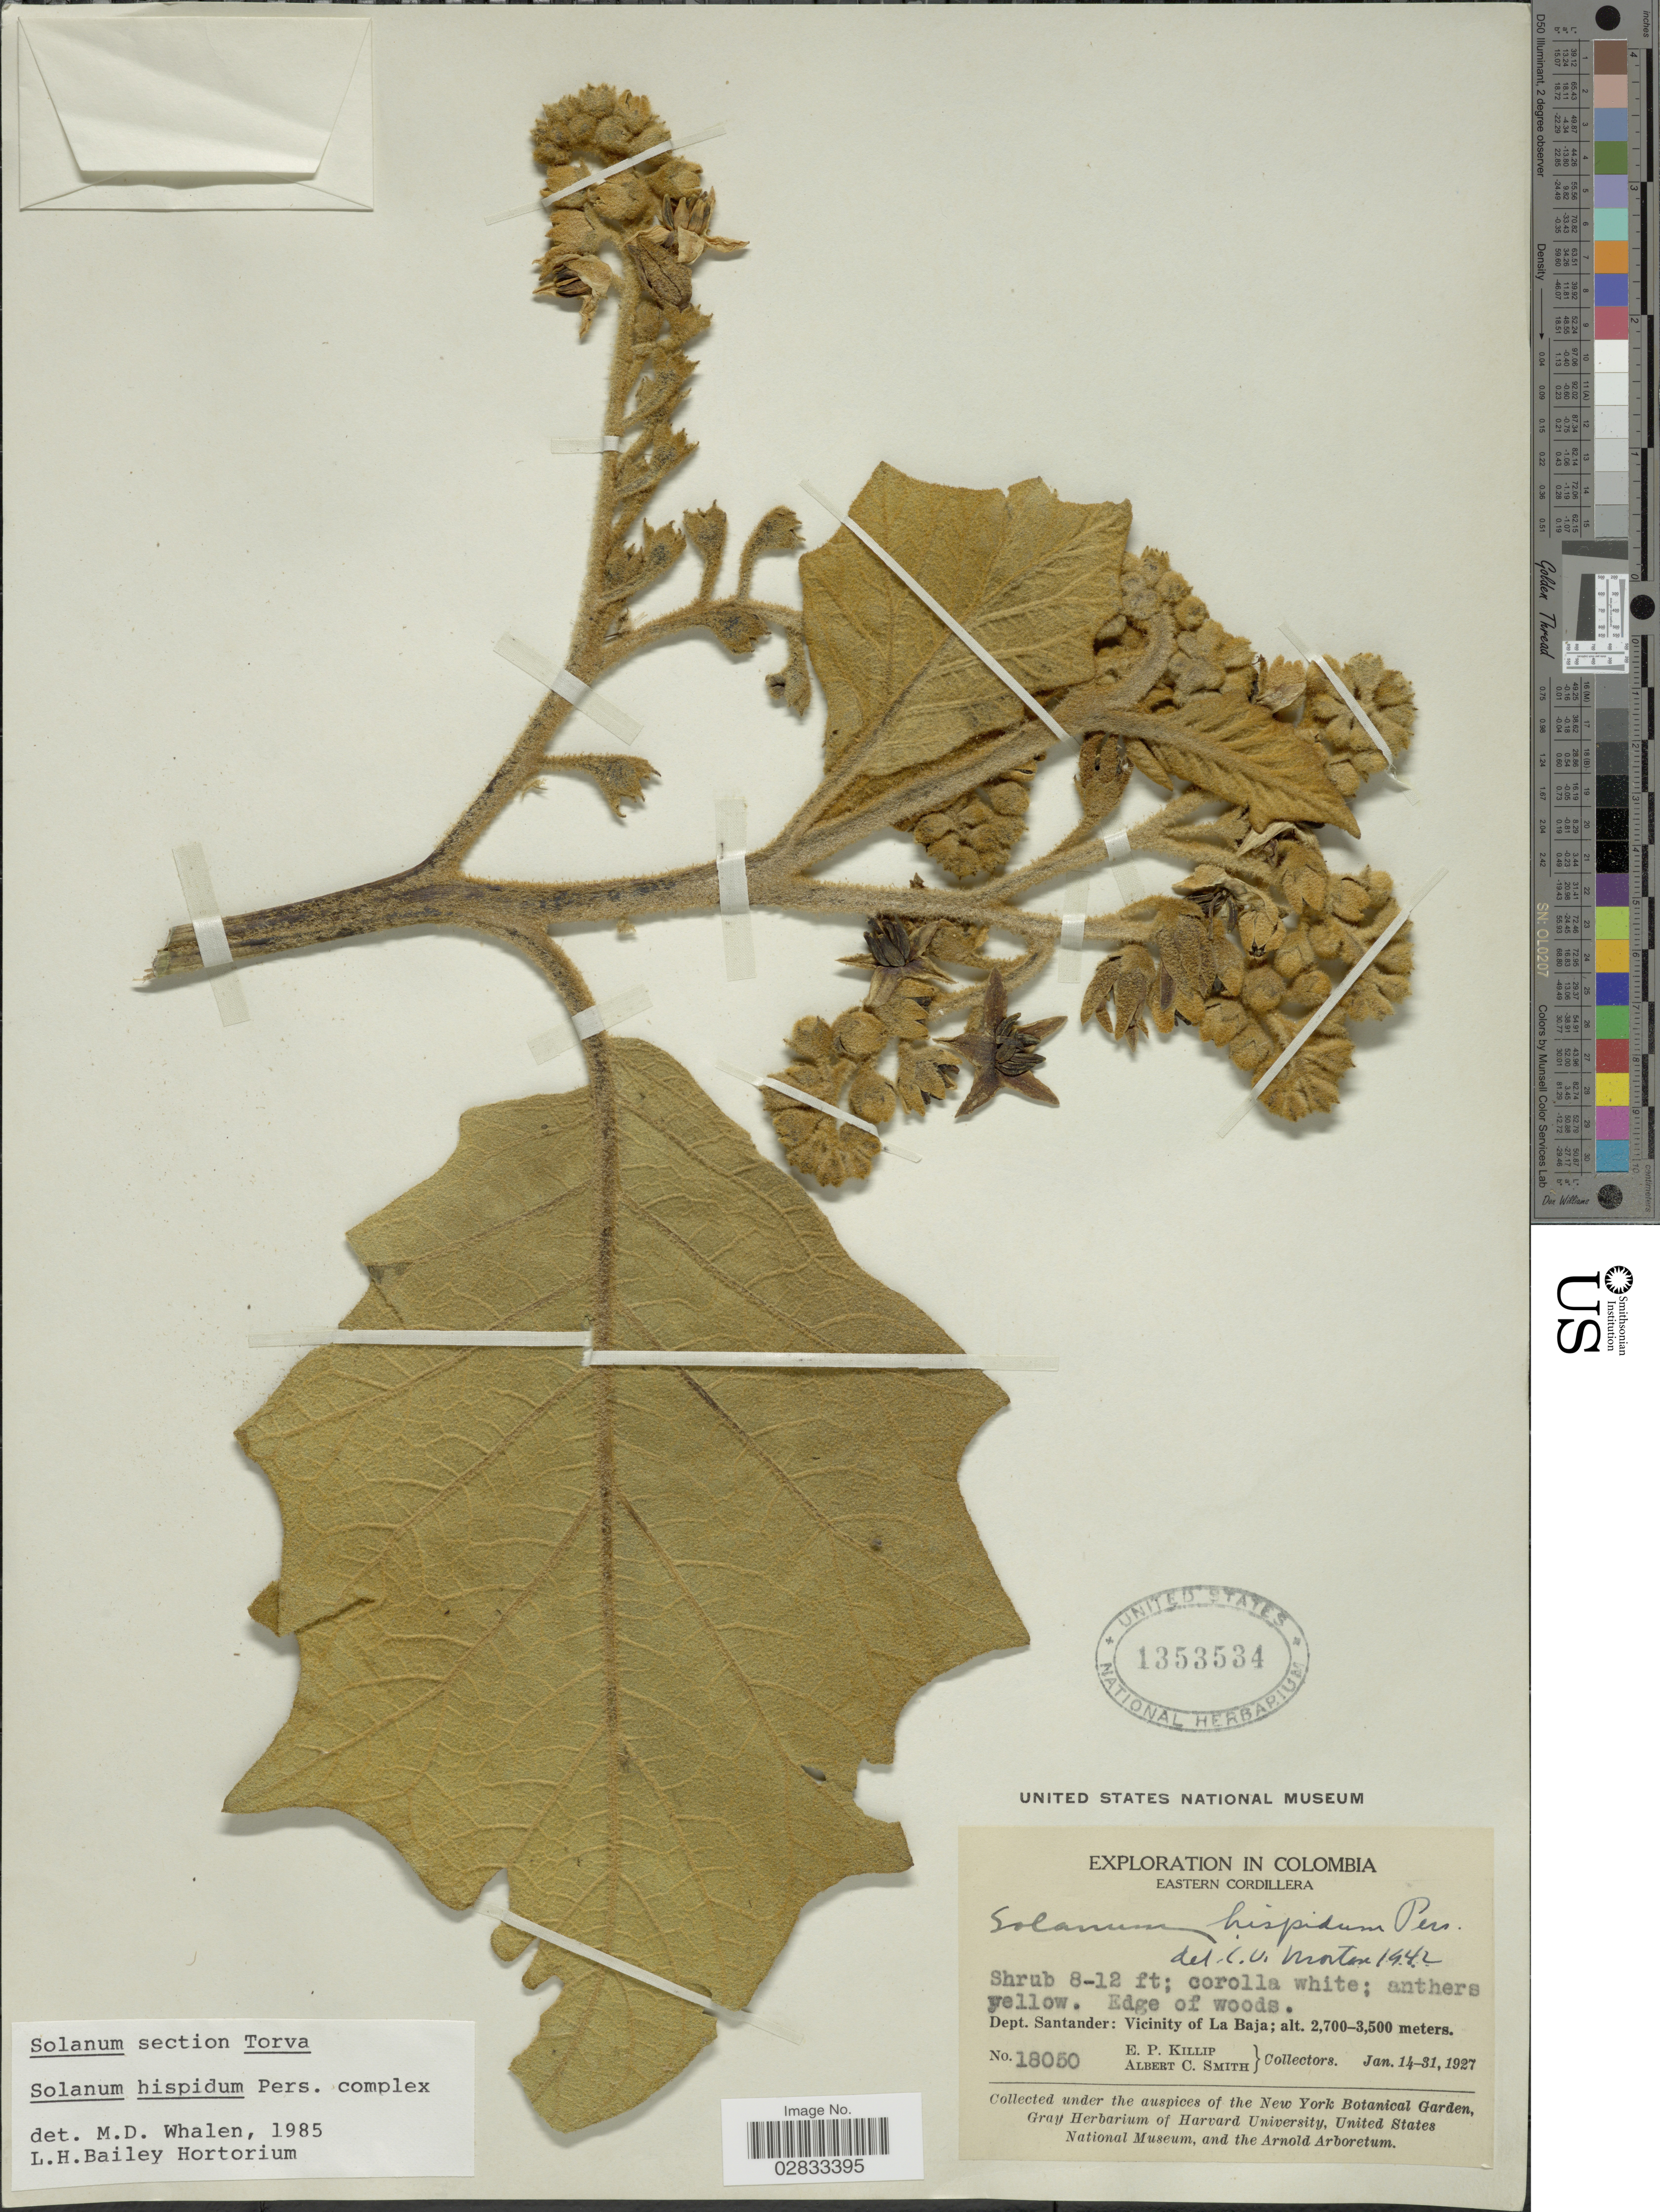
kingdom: Plantae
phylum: Tracheophyta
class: Magnoliopsida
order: Solanales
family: Solanaceae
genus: Solanum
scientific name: Solanum hispidum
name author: Pers.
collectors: E. P. Killip & A. C. Smith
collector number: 18050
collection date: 1927-01-14/1927-01-31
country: Colombia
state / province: Santander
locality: Eastern Cordillera, Dept. Santander: Vicinity of La Baja.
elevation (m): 2700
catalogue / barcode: US 1353534